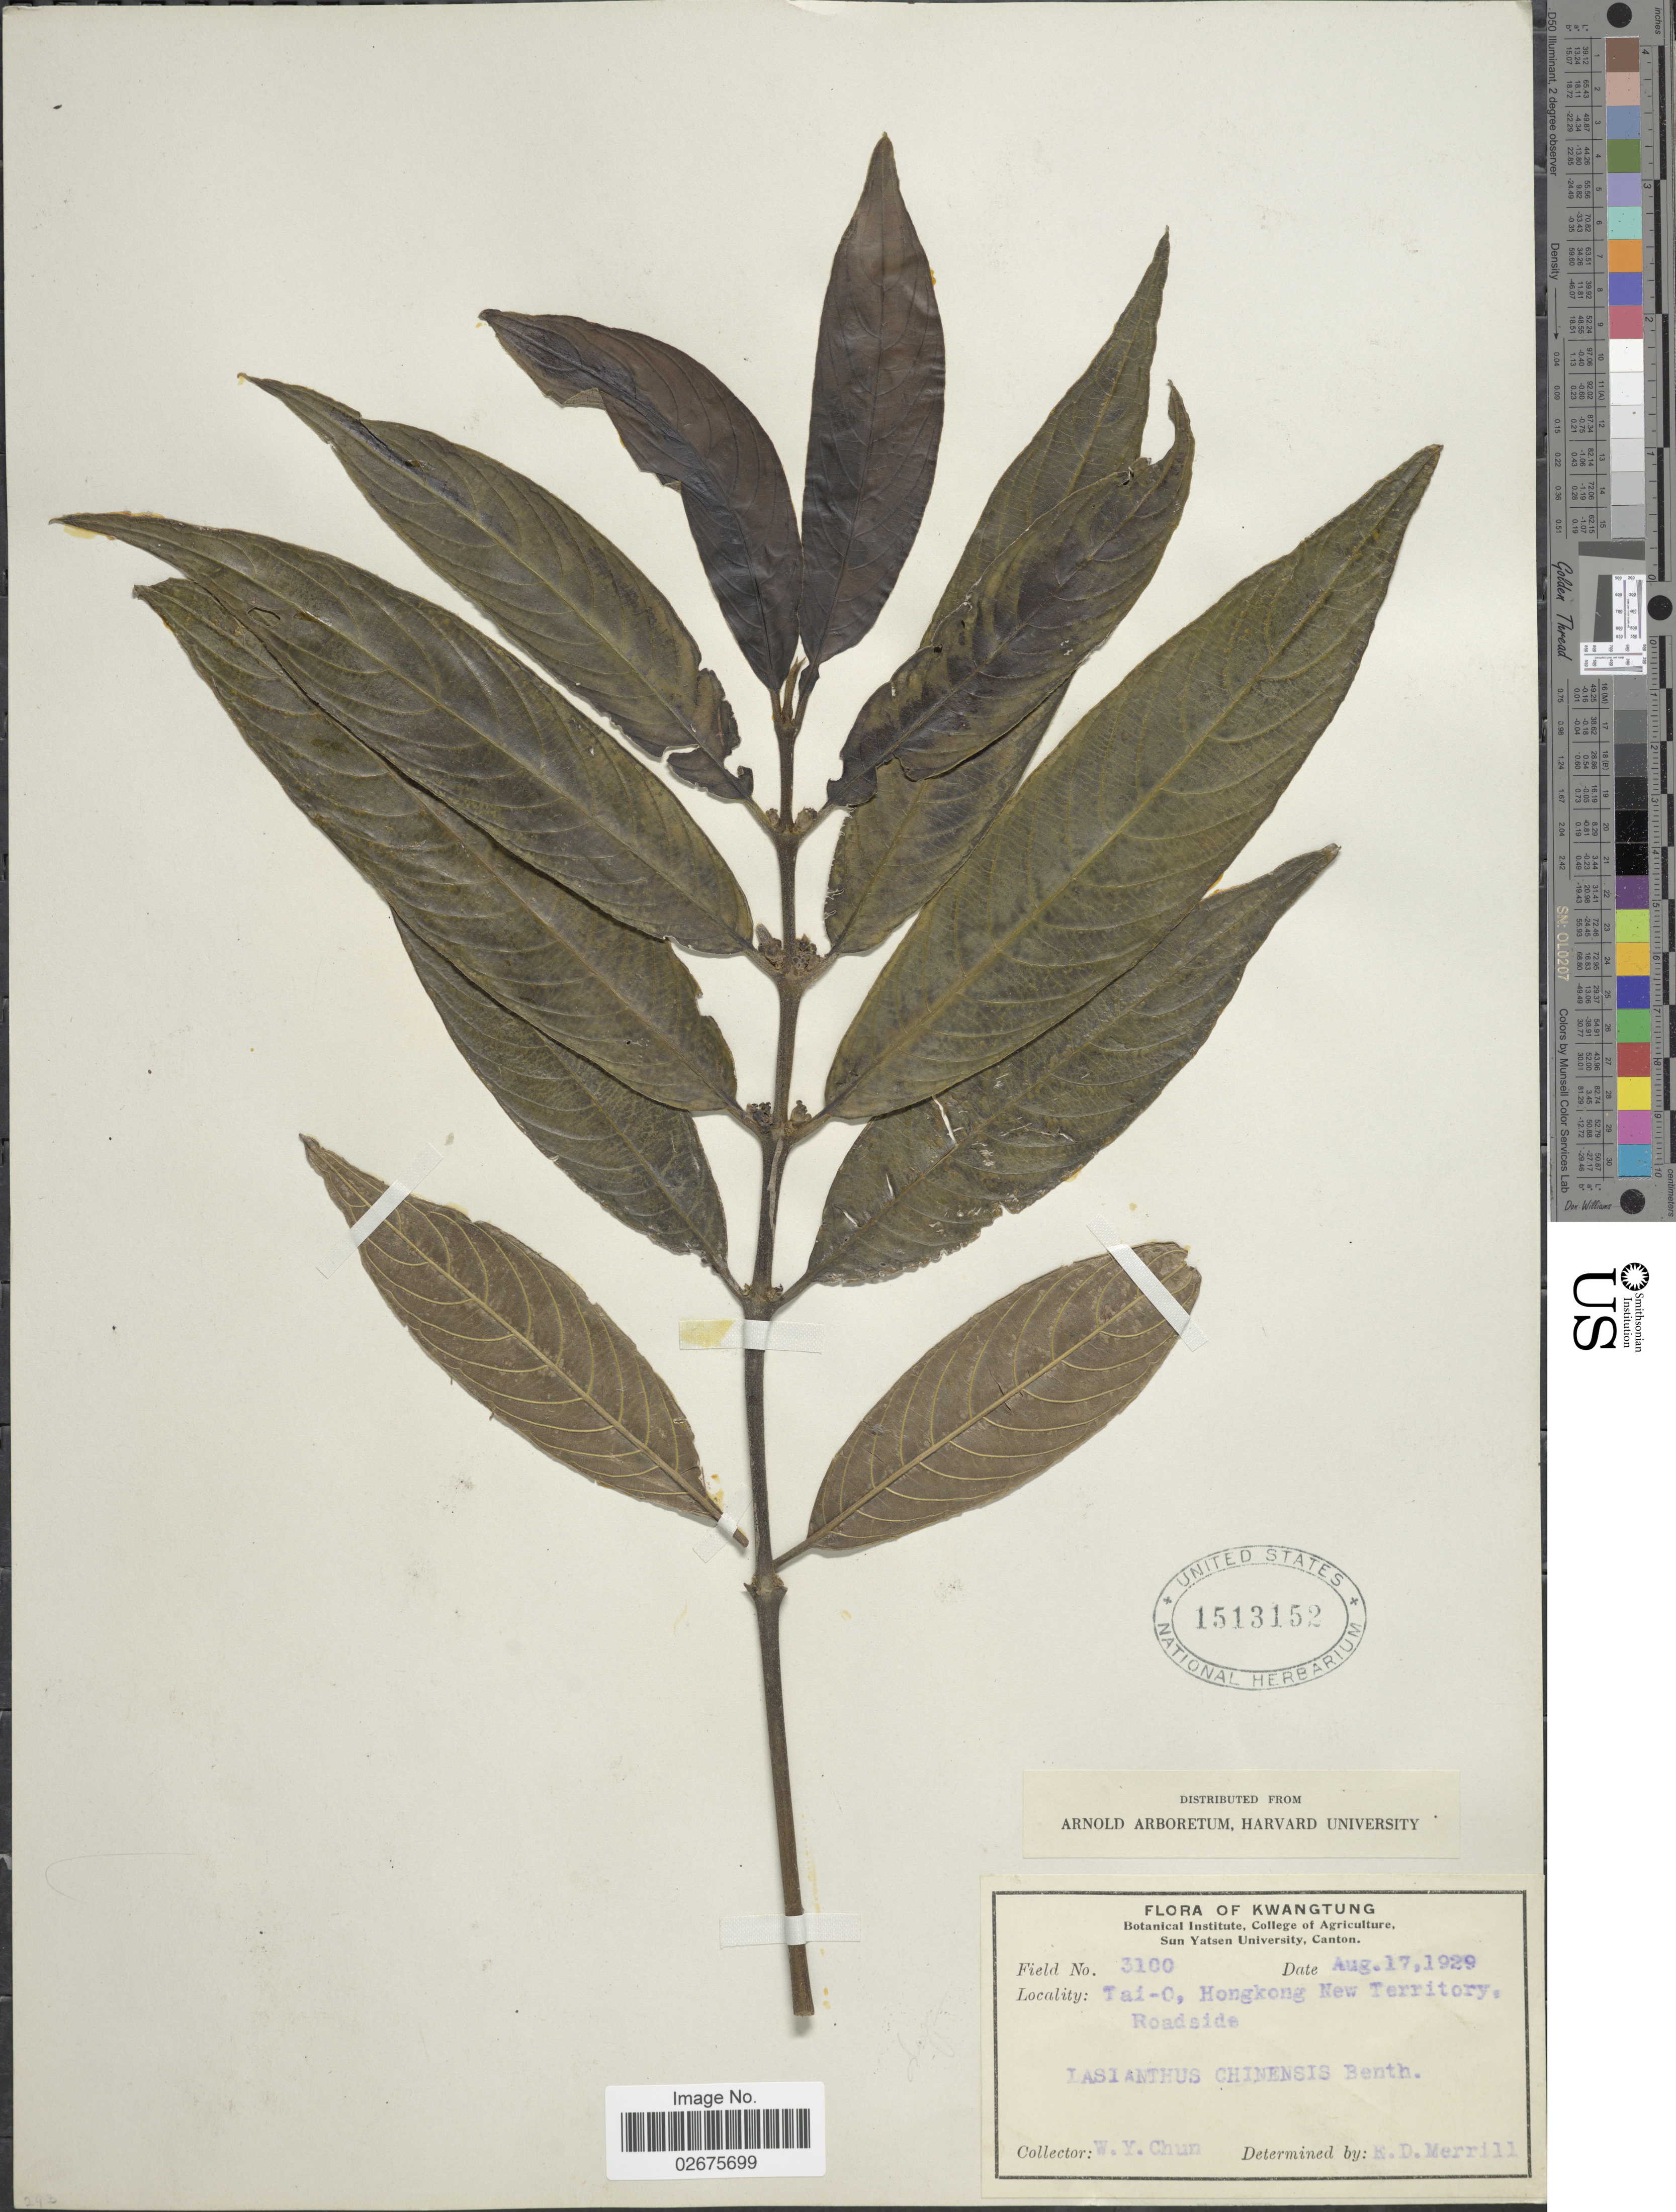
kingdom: Plantae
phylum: Tracheophyta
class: Magnoliopsida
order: Gentianales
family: Rubiaceae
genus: Lasianthus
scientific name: Lasianthus chinensis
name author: (Champ. ex Benth.) Benth.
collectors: W. Y. Chun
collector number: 3100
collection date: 1929-08-17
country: China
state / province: Guangdong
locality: Kwangtung, Tai-C, HongKong New Territory, Roadside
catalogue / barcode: US 1513152